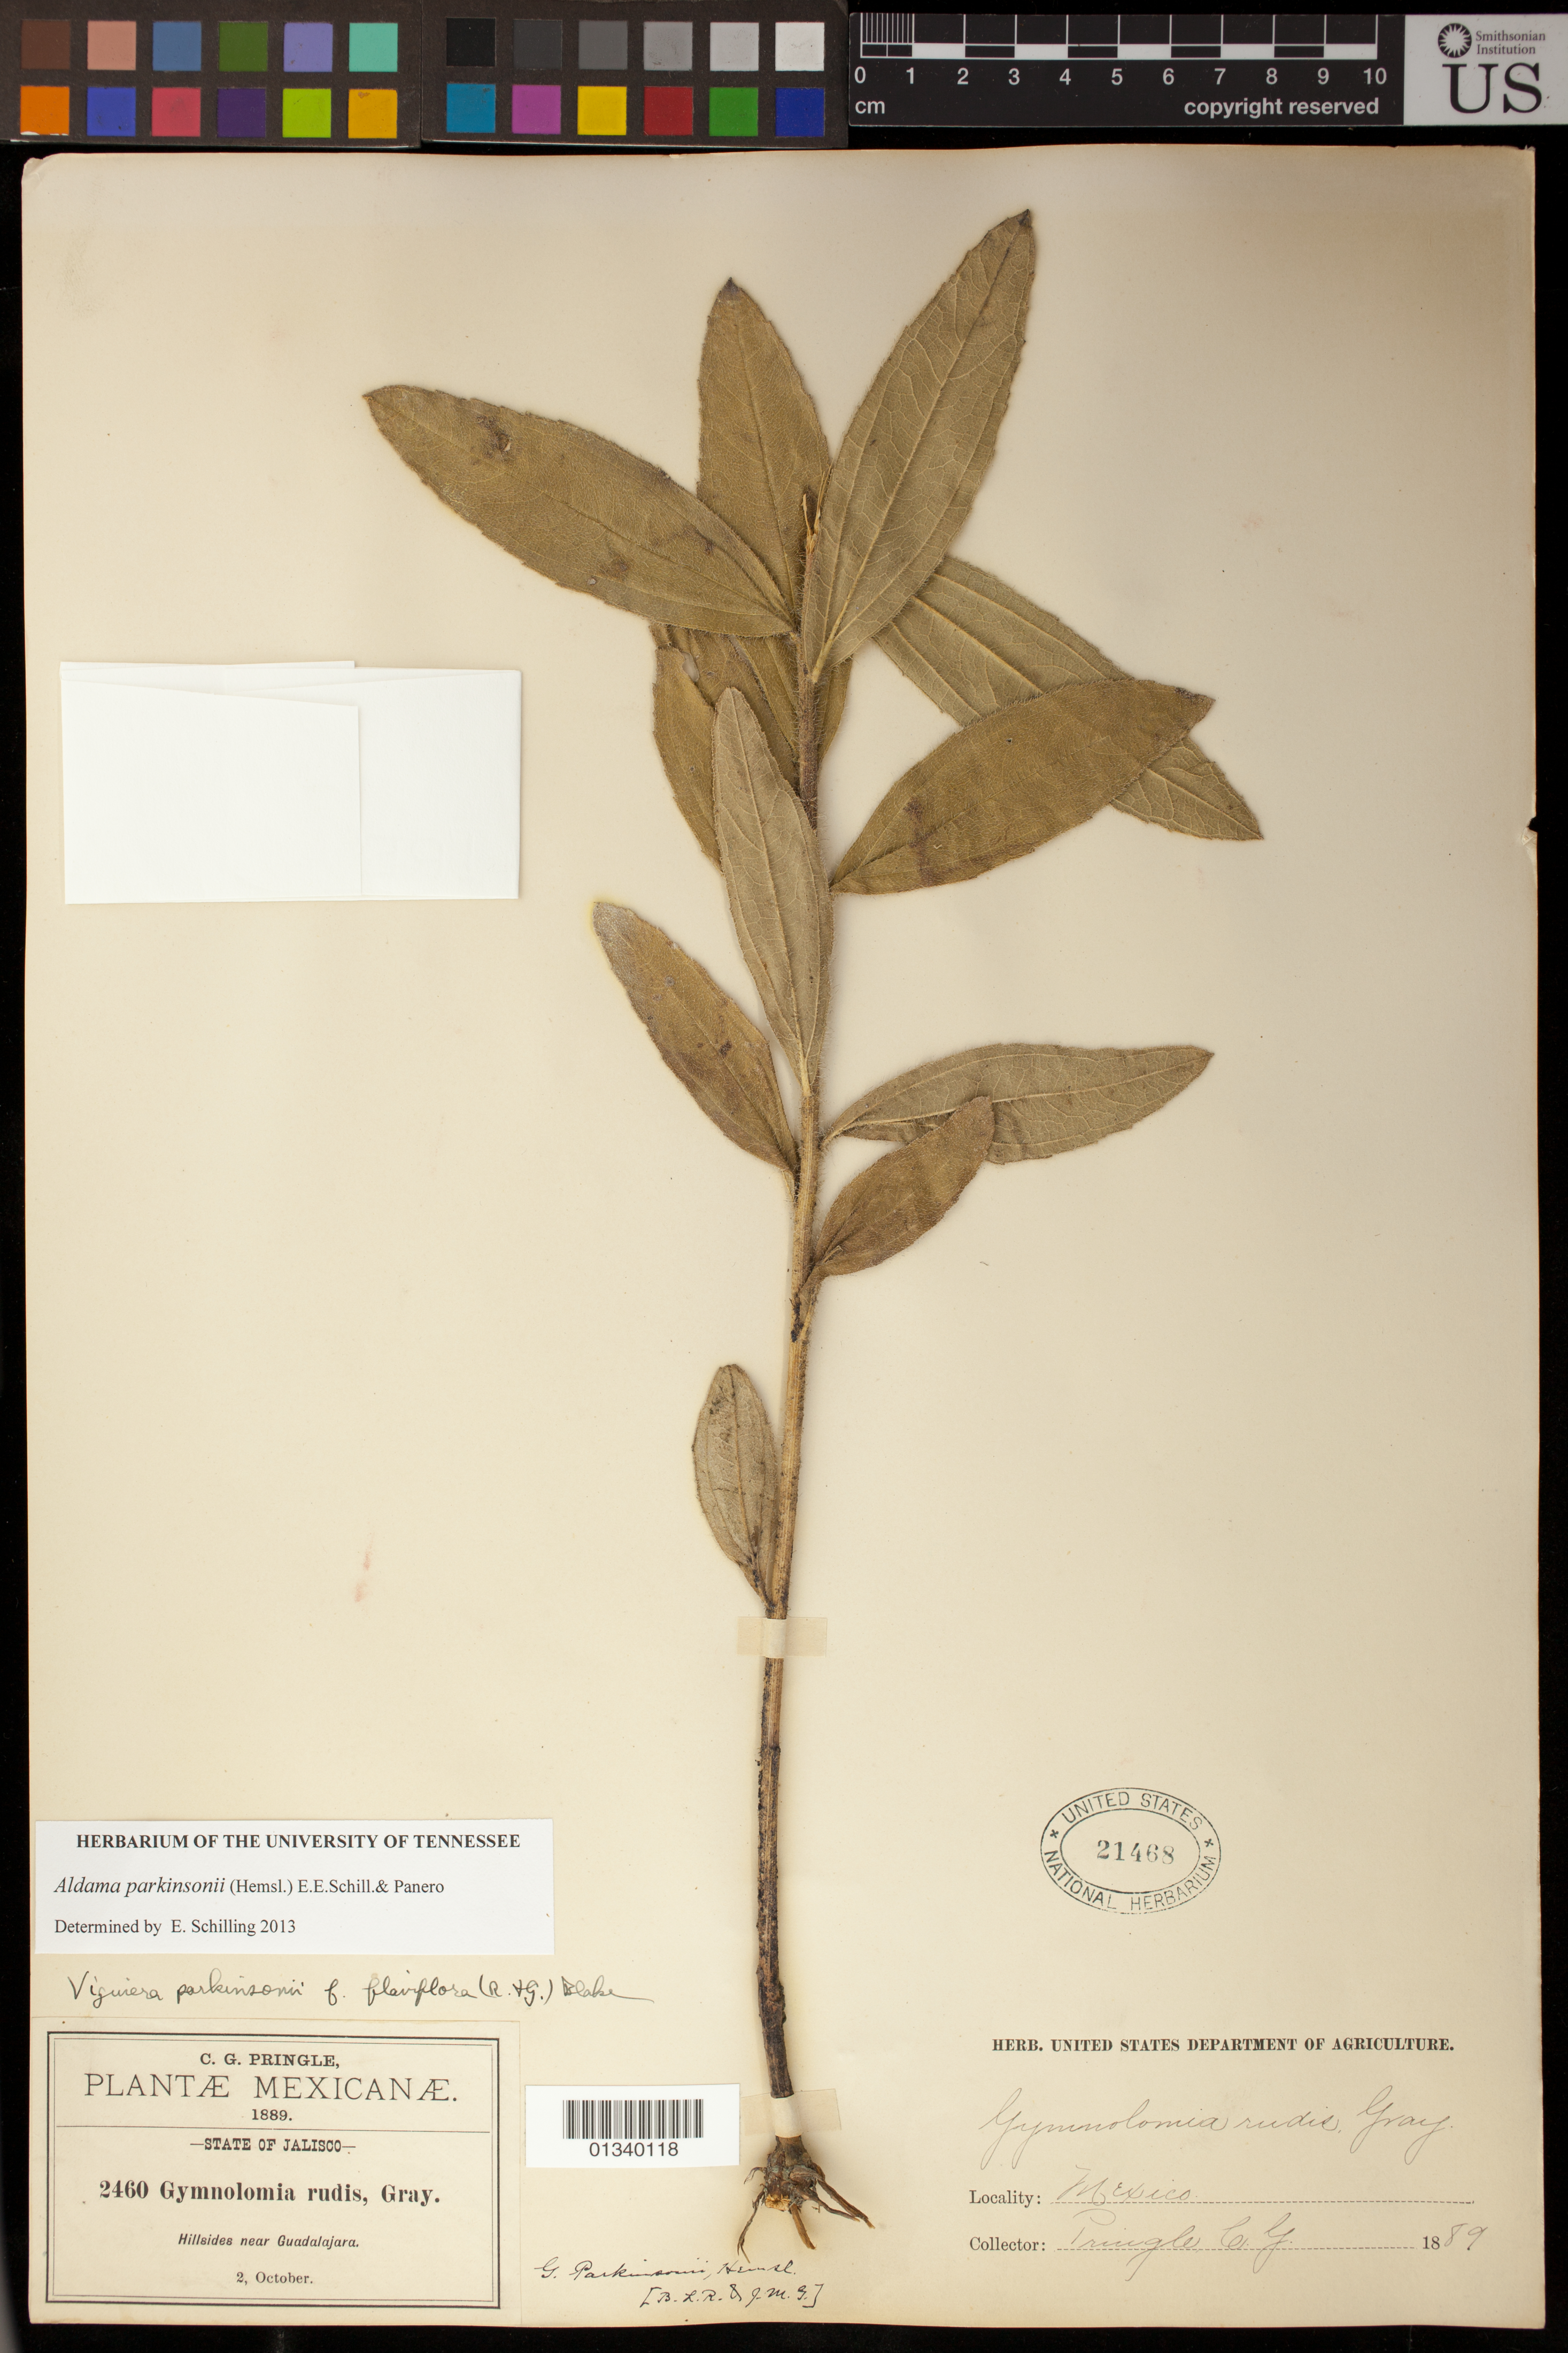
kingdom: Plantae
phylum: Tracheophyta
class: Magnoliopsida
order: Asterales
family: Asteraceae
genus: Aldama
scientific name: Aldama parkinsonii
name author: (Hemsl.) Schill.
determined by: Schilling, E. E.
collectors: C. G. Pringle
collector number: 2460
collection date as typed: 2 October 1889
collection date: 1889-10-02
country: Mexico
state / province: Jalisco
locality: Near Guadalajara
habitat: Hillsides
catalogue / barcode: US 21468